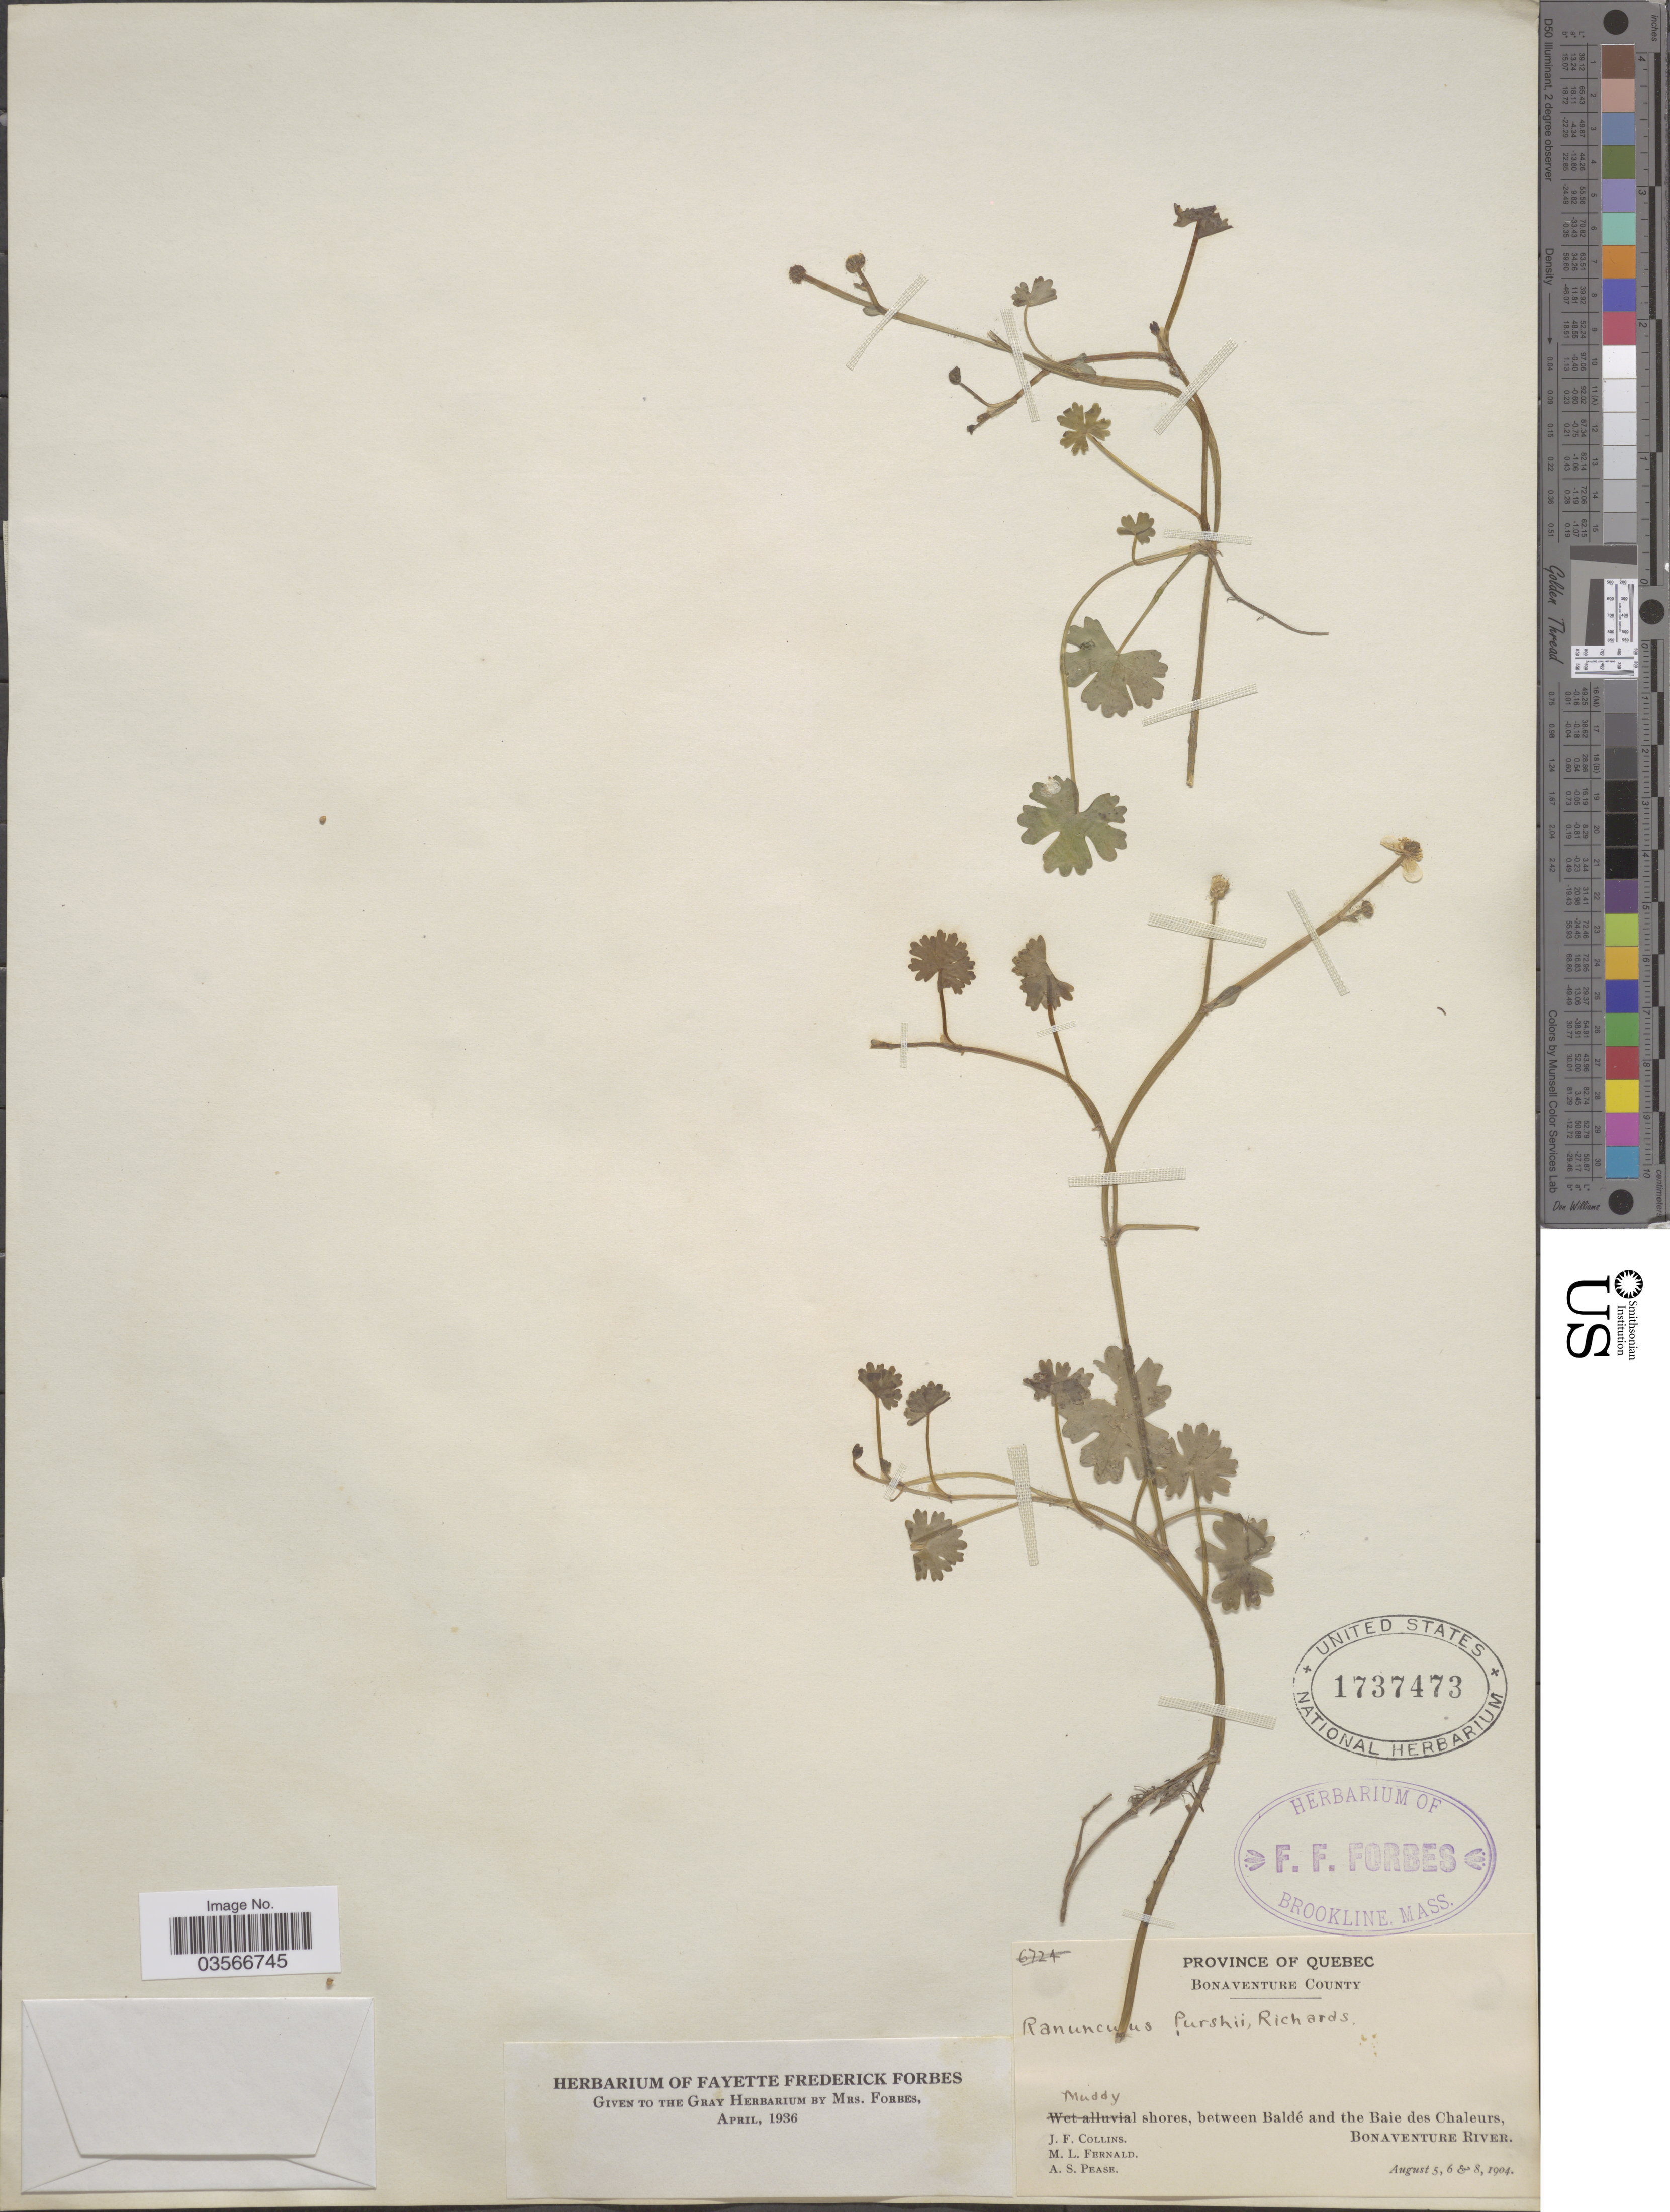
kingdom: Plantae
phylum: Tracheophyta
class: Magnoliopsida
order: Ranunculales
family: Ranunculaceae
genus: Ranunculus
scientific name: Ranunculus gmelinii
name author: DC.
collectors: J. Collins, M. L. Fernald & A. S. Pease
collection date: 1904-08-05/1904-08-08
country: Canada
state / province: Quebec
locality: Bonaventure County. Muddy shores, between Baldé and the Baie des Chaleurs, Bonaventure River.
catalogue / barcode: US 1737473